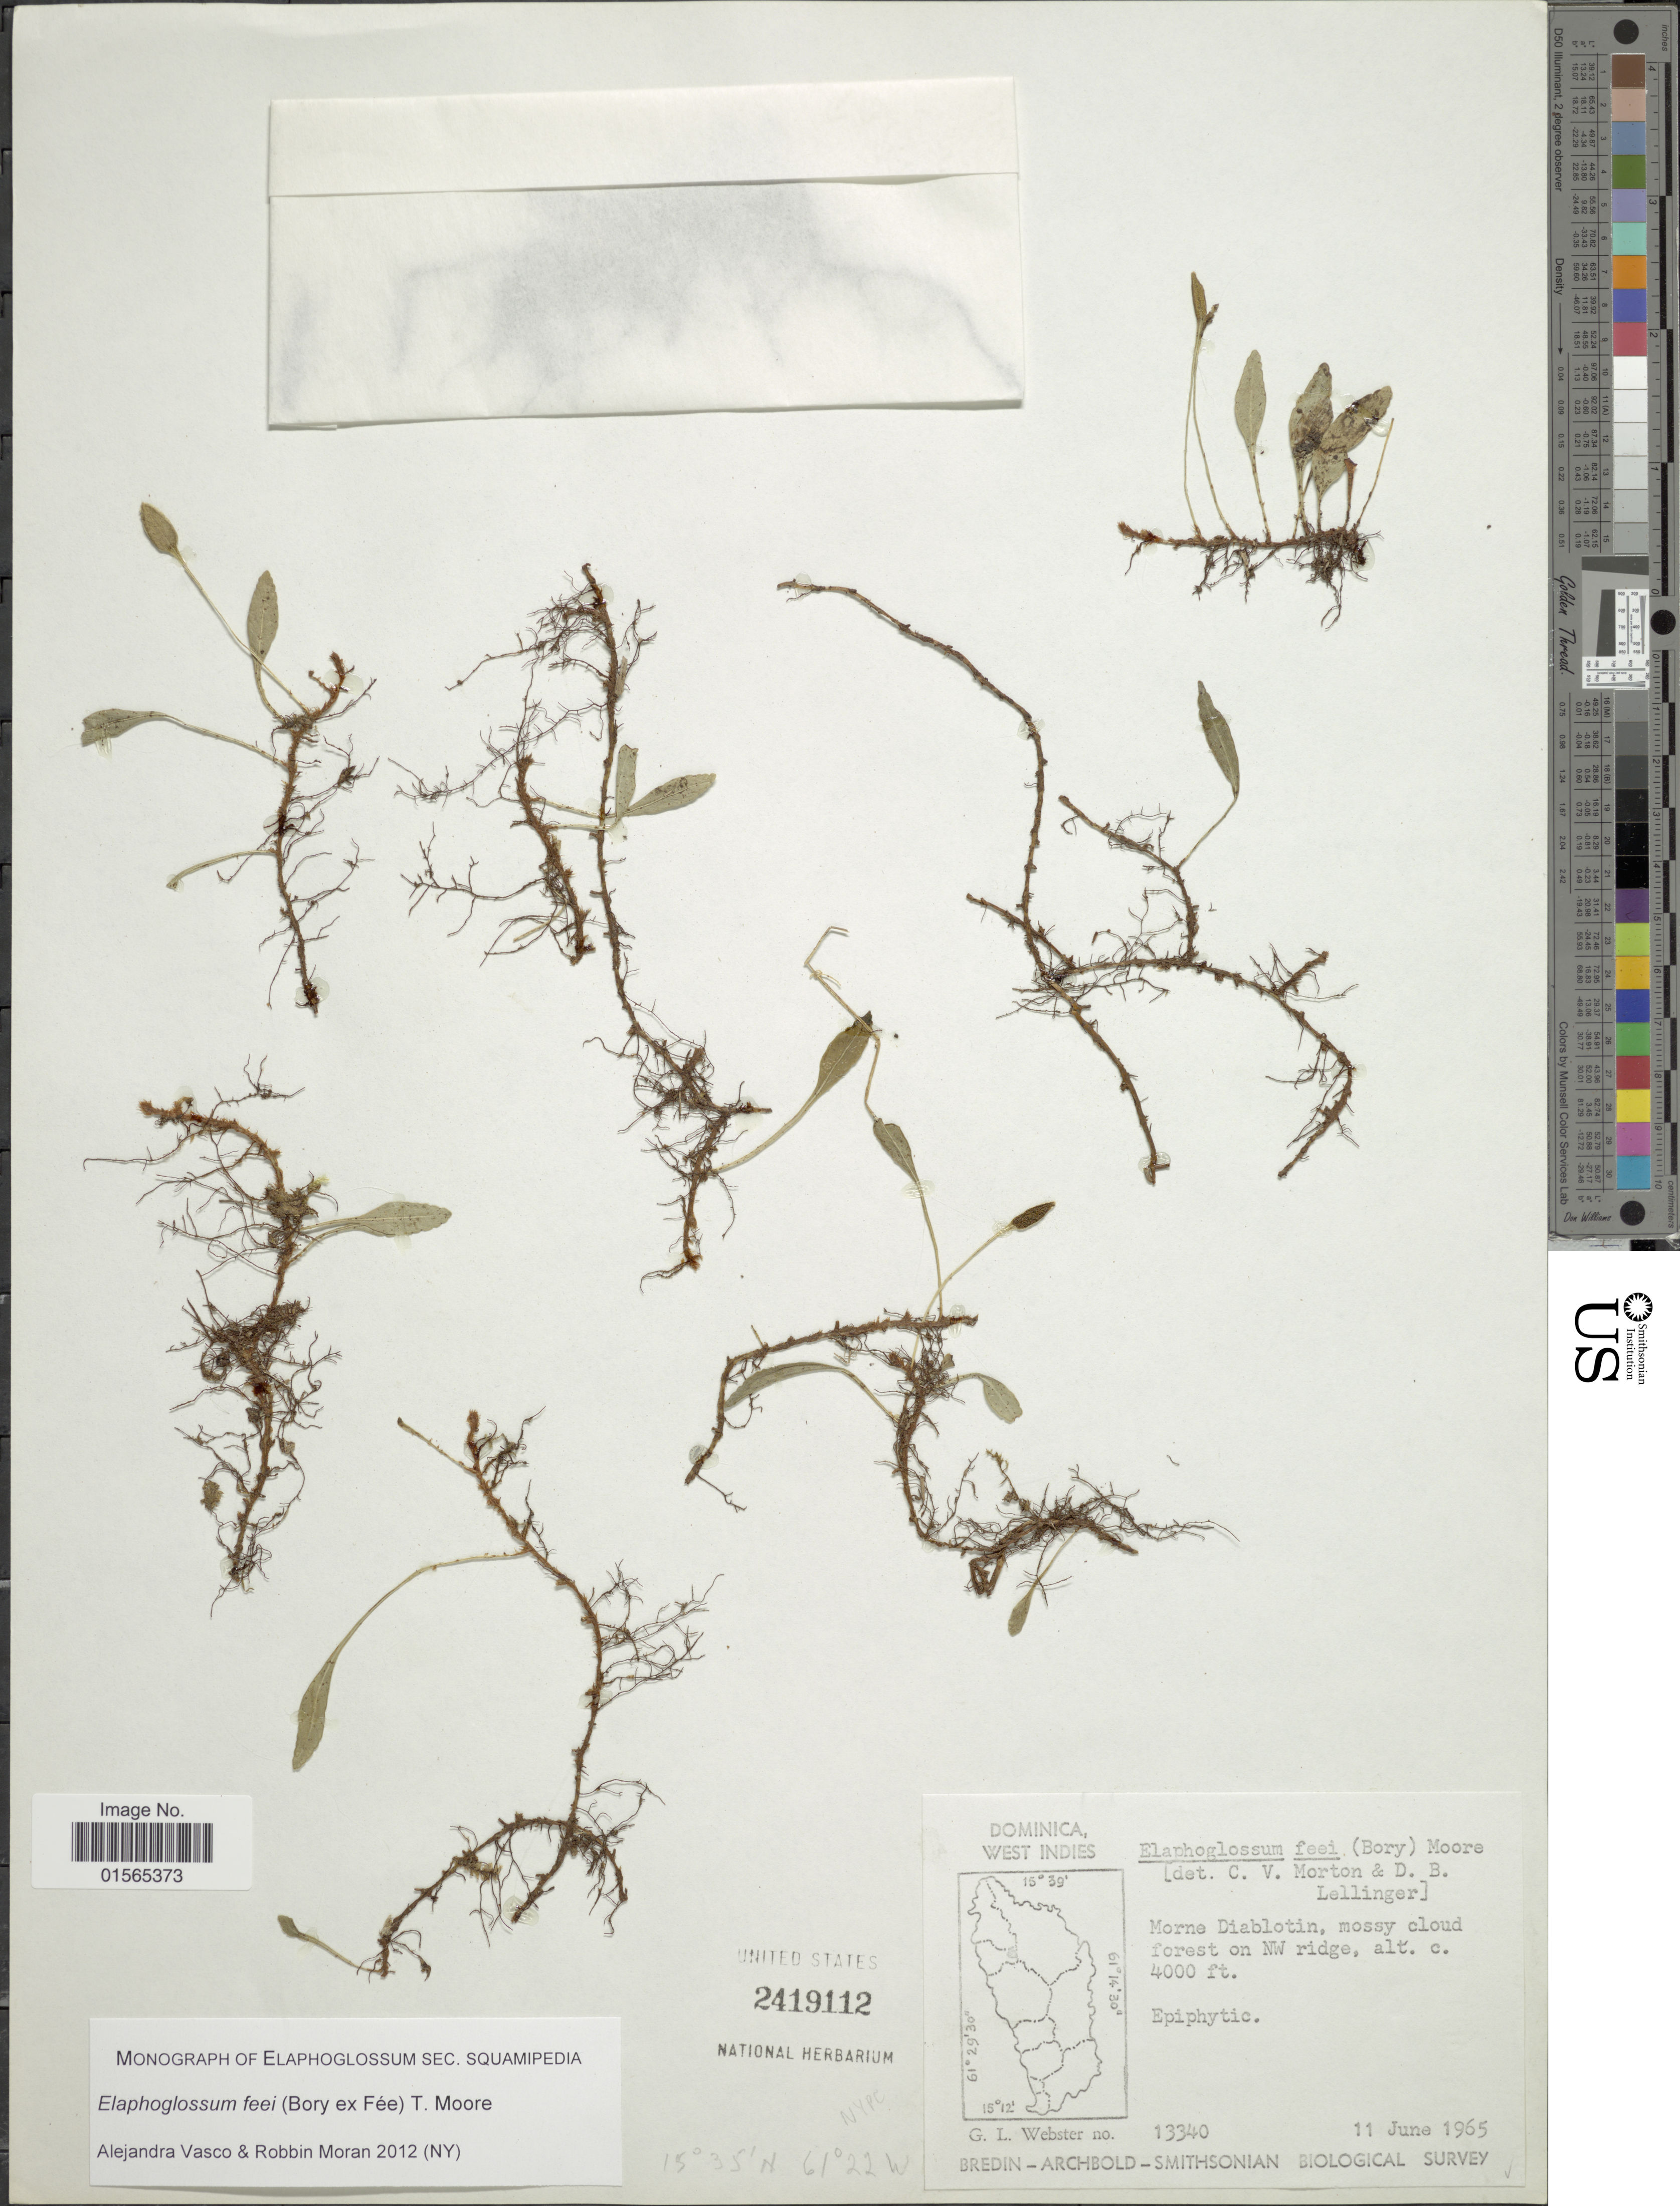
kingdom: Plantae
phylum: Tracheophyta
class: Polypodiopsida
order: Polypodiales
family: Dryopteridaceae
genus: Elaphoglossum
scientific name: Elaphoglossum feei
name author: (Bory ex Fée) T. Moore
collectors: G. L. Webster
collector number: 13340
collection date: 1965-06-11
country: Dominica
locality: Morne Diablotin, mossy cloud forest of NW ridge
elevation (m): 1219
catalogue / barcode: US 2419112